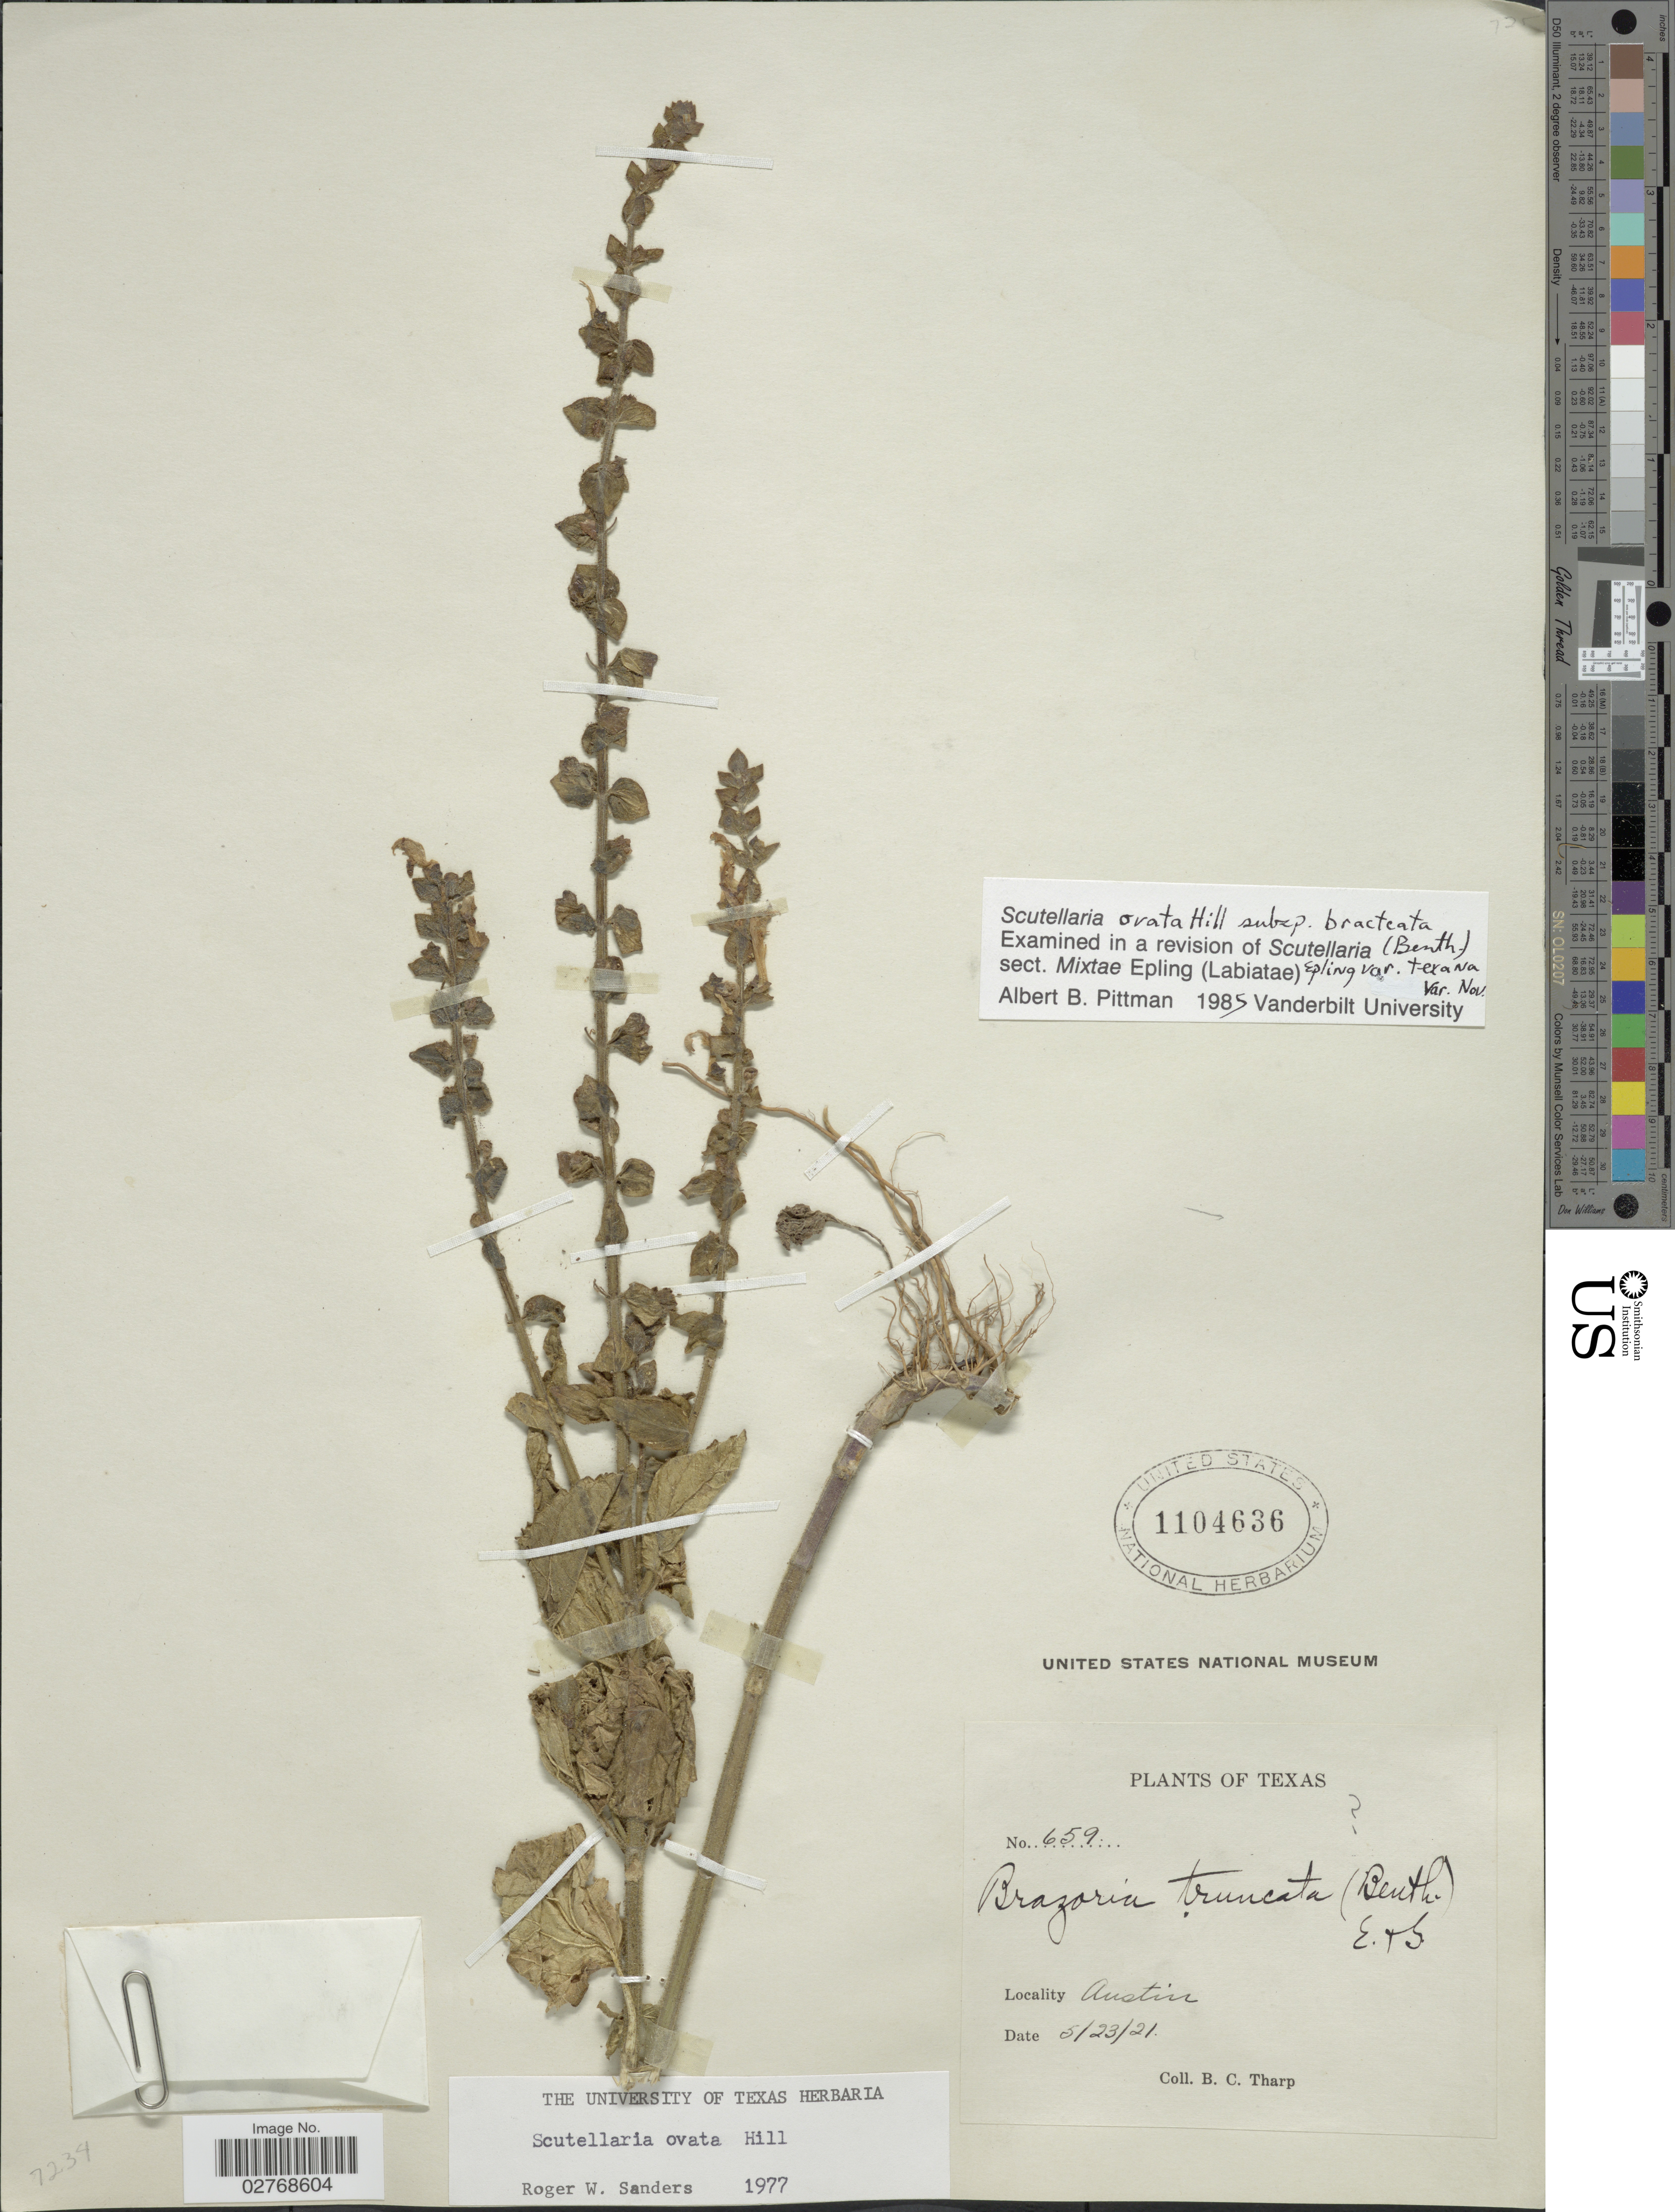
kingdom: Plantae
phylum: Tracheophyta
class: Magnoliopsida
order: Lamiales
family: Lamiaceae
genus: Scutellaria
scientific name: Scutellaria ovata subsp. bracteata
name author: (Benth.) Epling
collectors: B. C. Tharp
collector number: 659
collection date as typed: Transcribed d/m/y: 23/5/21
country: United States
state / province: Texas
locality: Austin.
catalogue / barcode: US 1104636